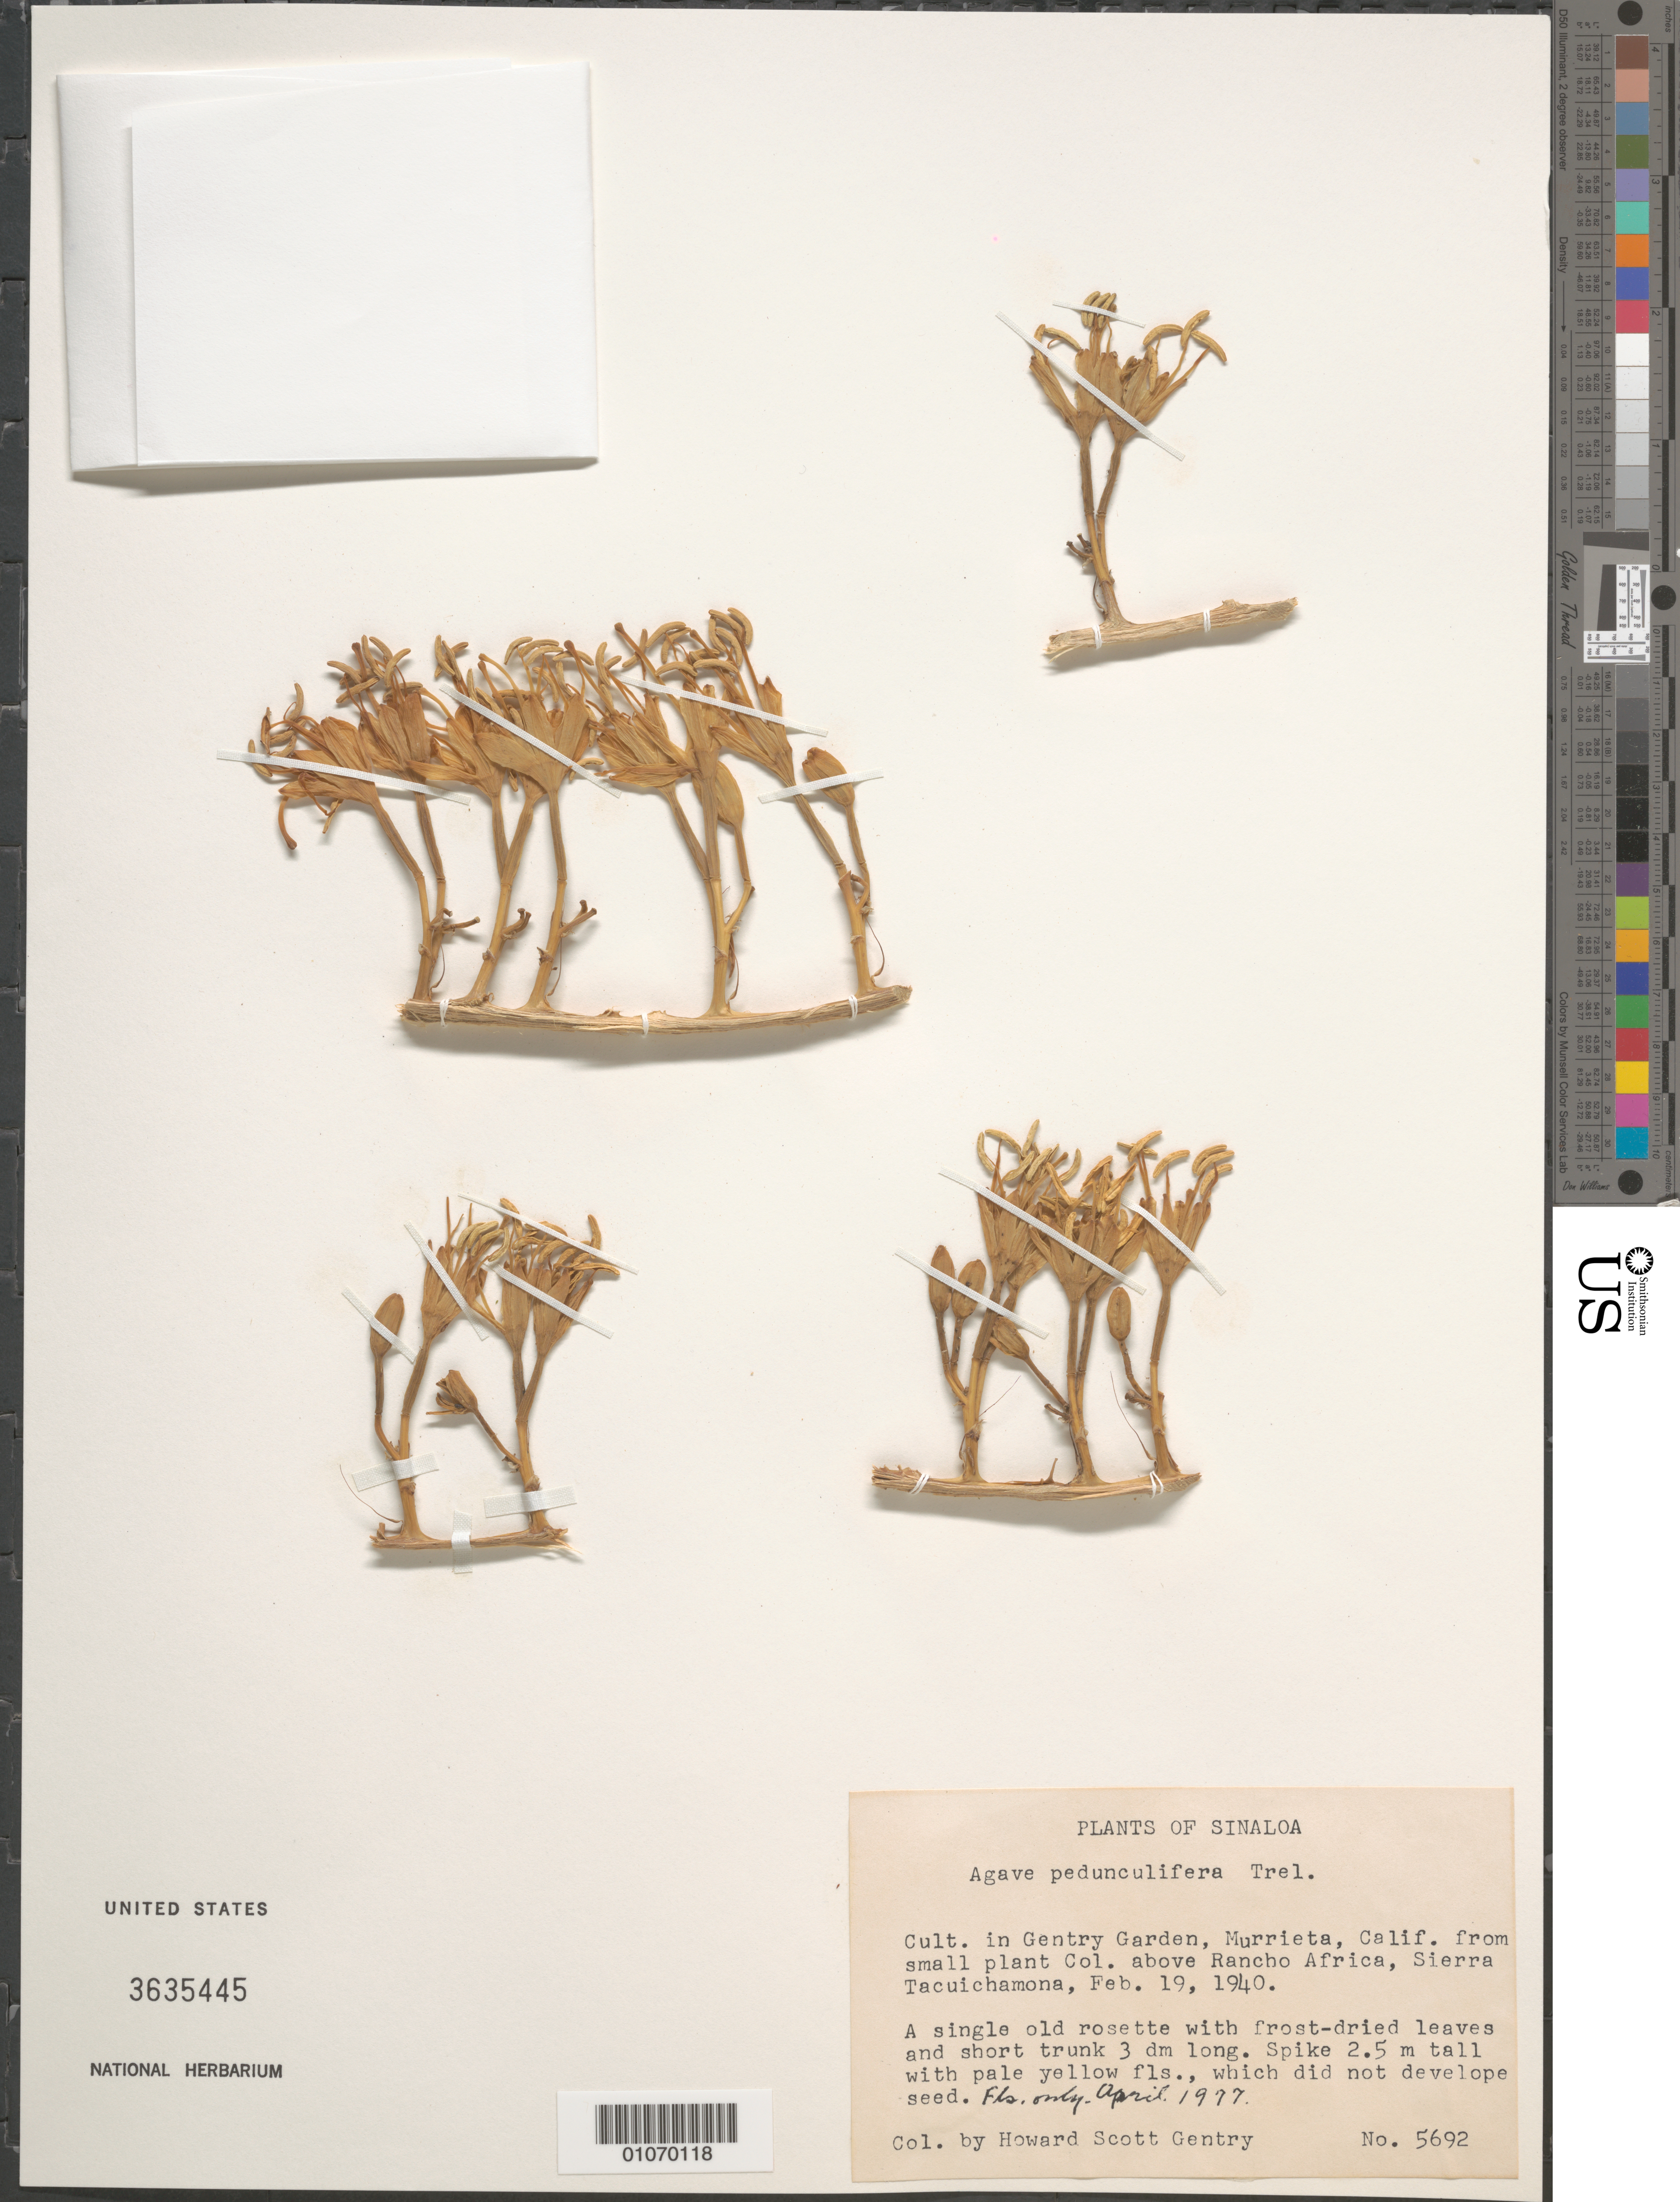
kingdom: Plantae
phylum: Tracheophyta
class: Liliopsida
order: Asparagales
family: Asparagaceae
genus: Agave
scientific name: Agave pedunculifera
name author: Trel.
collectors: H. S. Gentry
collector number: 5692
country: United States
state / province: California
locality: Murrieta in Gentry Garden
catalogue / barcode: US 3635445